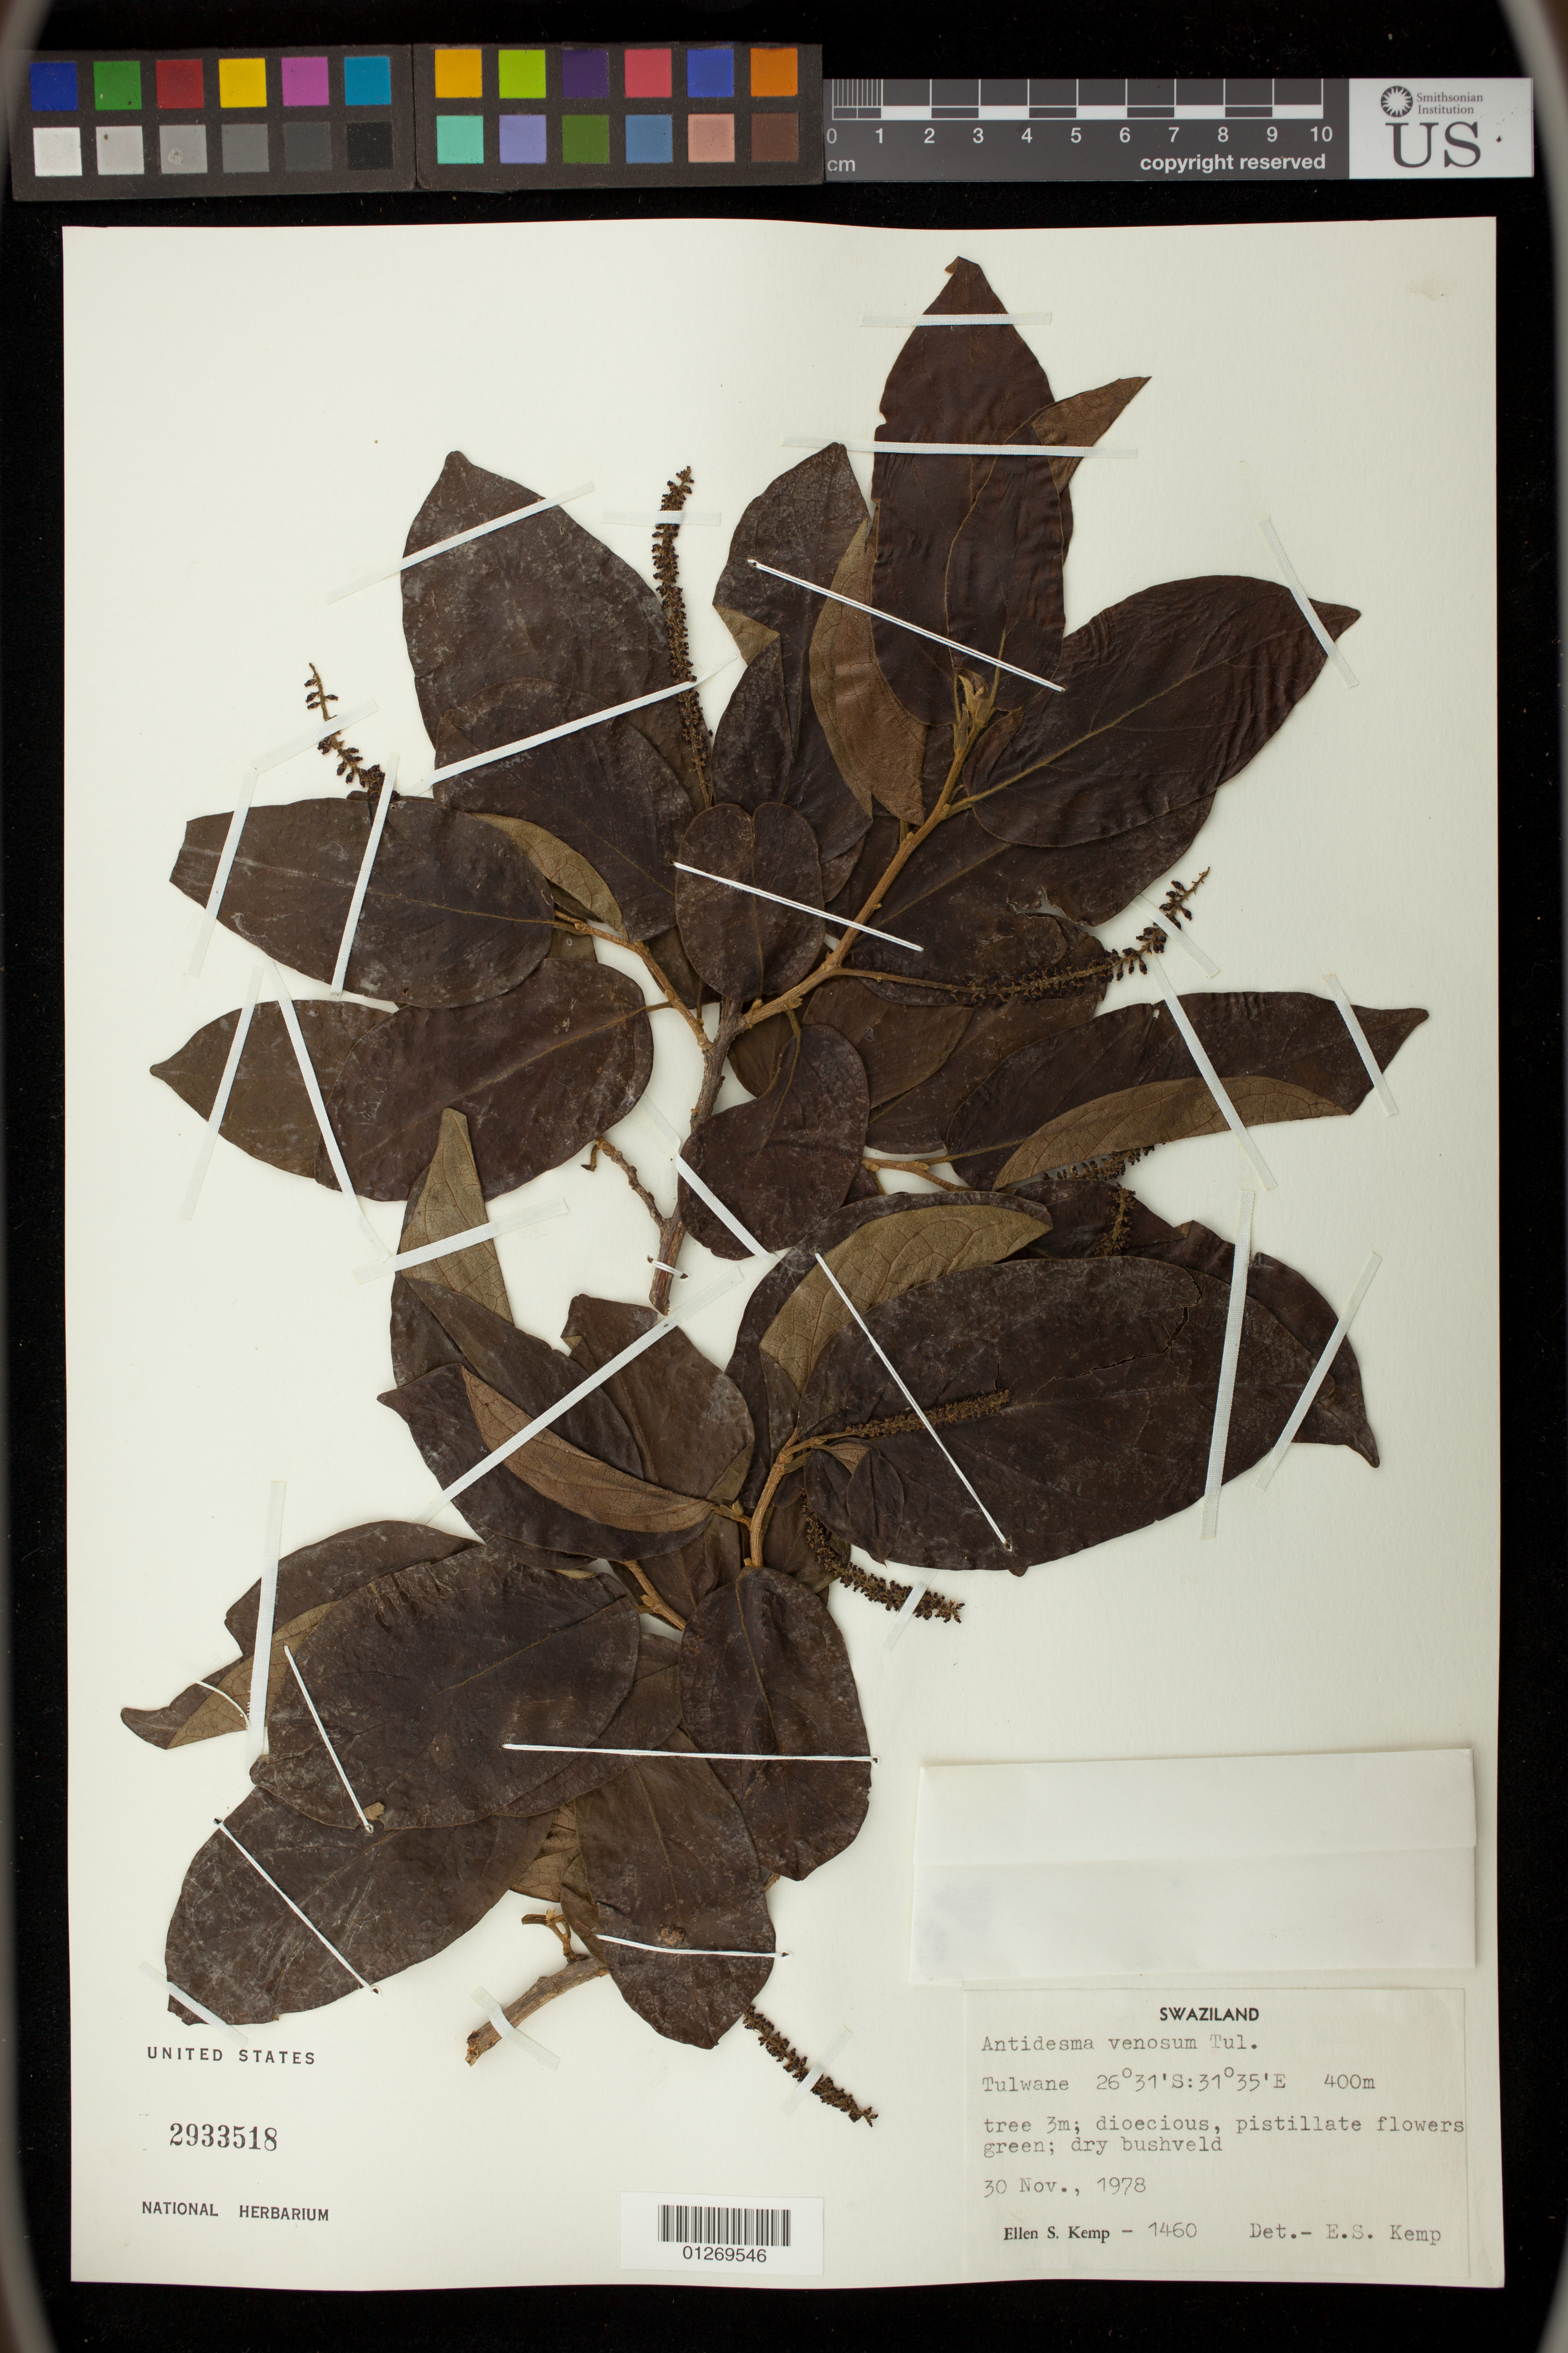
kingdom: Plantae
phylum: Tracheophyta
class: Magnoliopsida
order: Malpighiales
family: Phyllanthaceae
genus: Antidesma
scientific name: Antidesma venosum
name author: E. Mey. ex Tul.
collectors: E. S. Kemp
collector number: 1460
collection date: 1978-11-30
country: South Africa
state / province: KwaZulu-Natal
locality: Tulwane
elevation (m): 400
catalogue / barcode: US 2933518